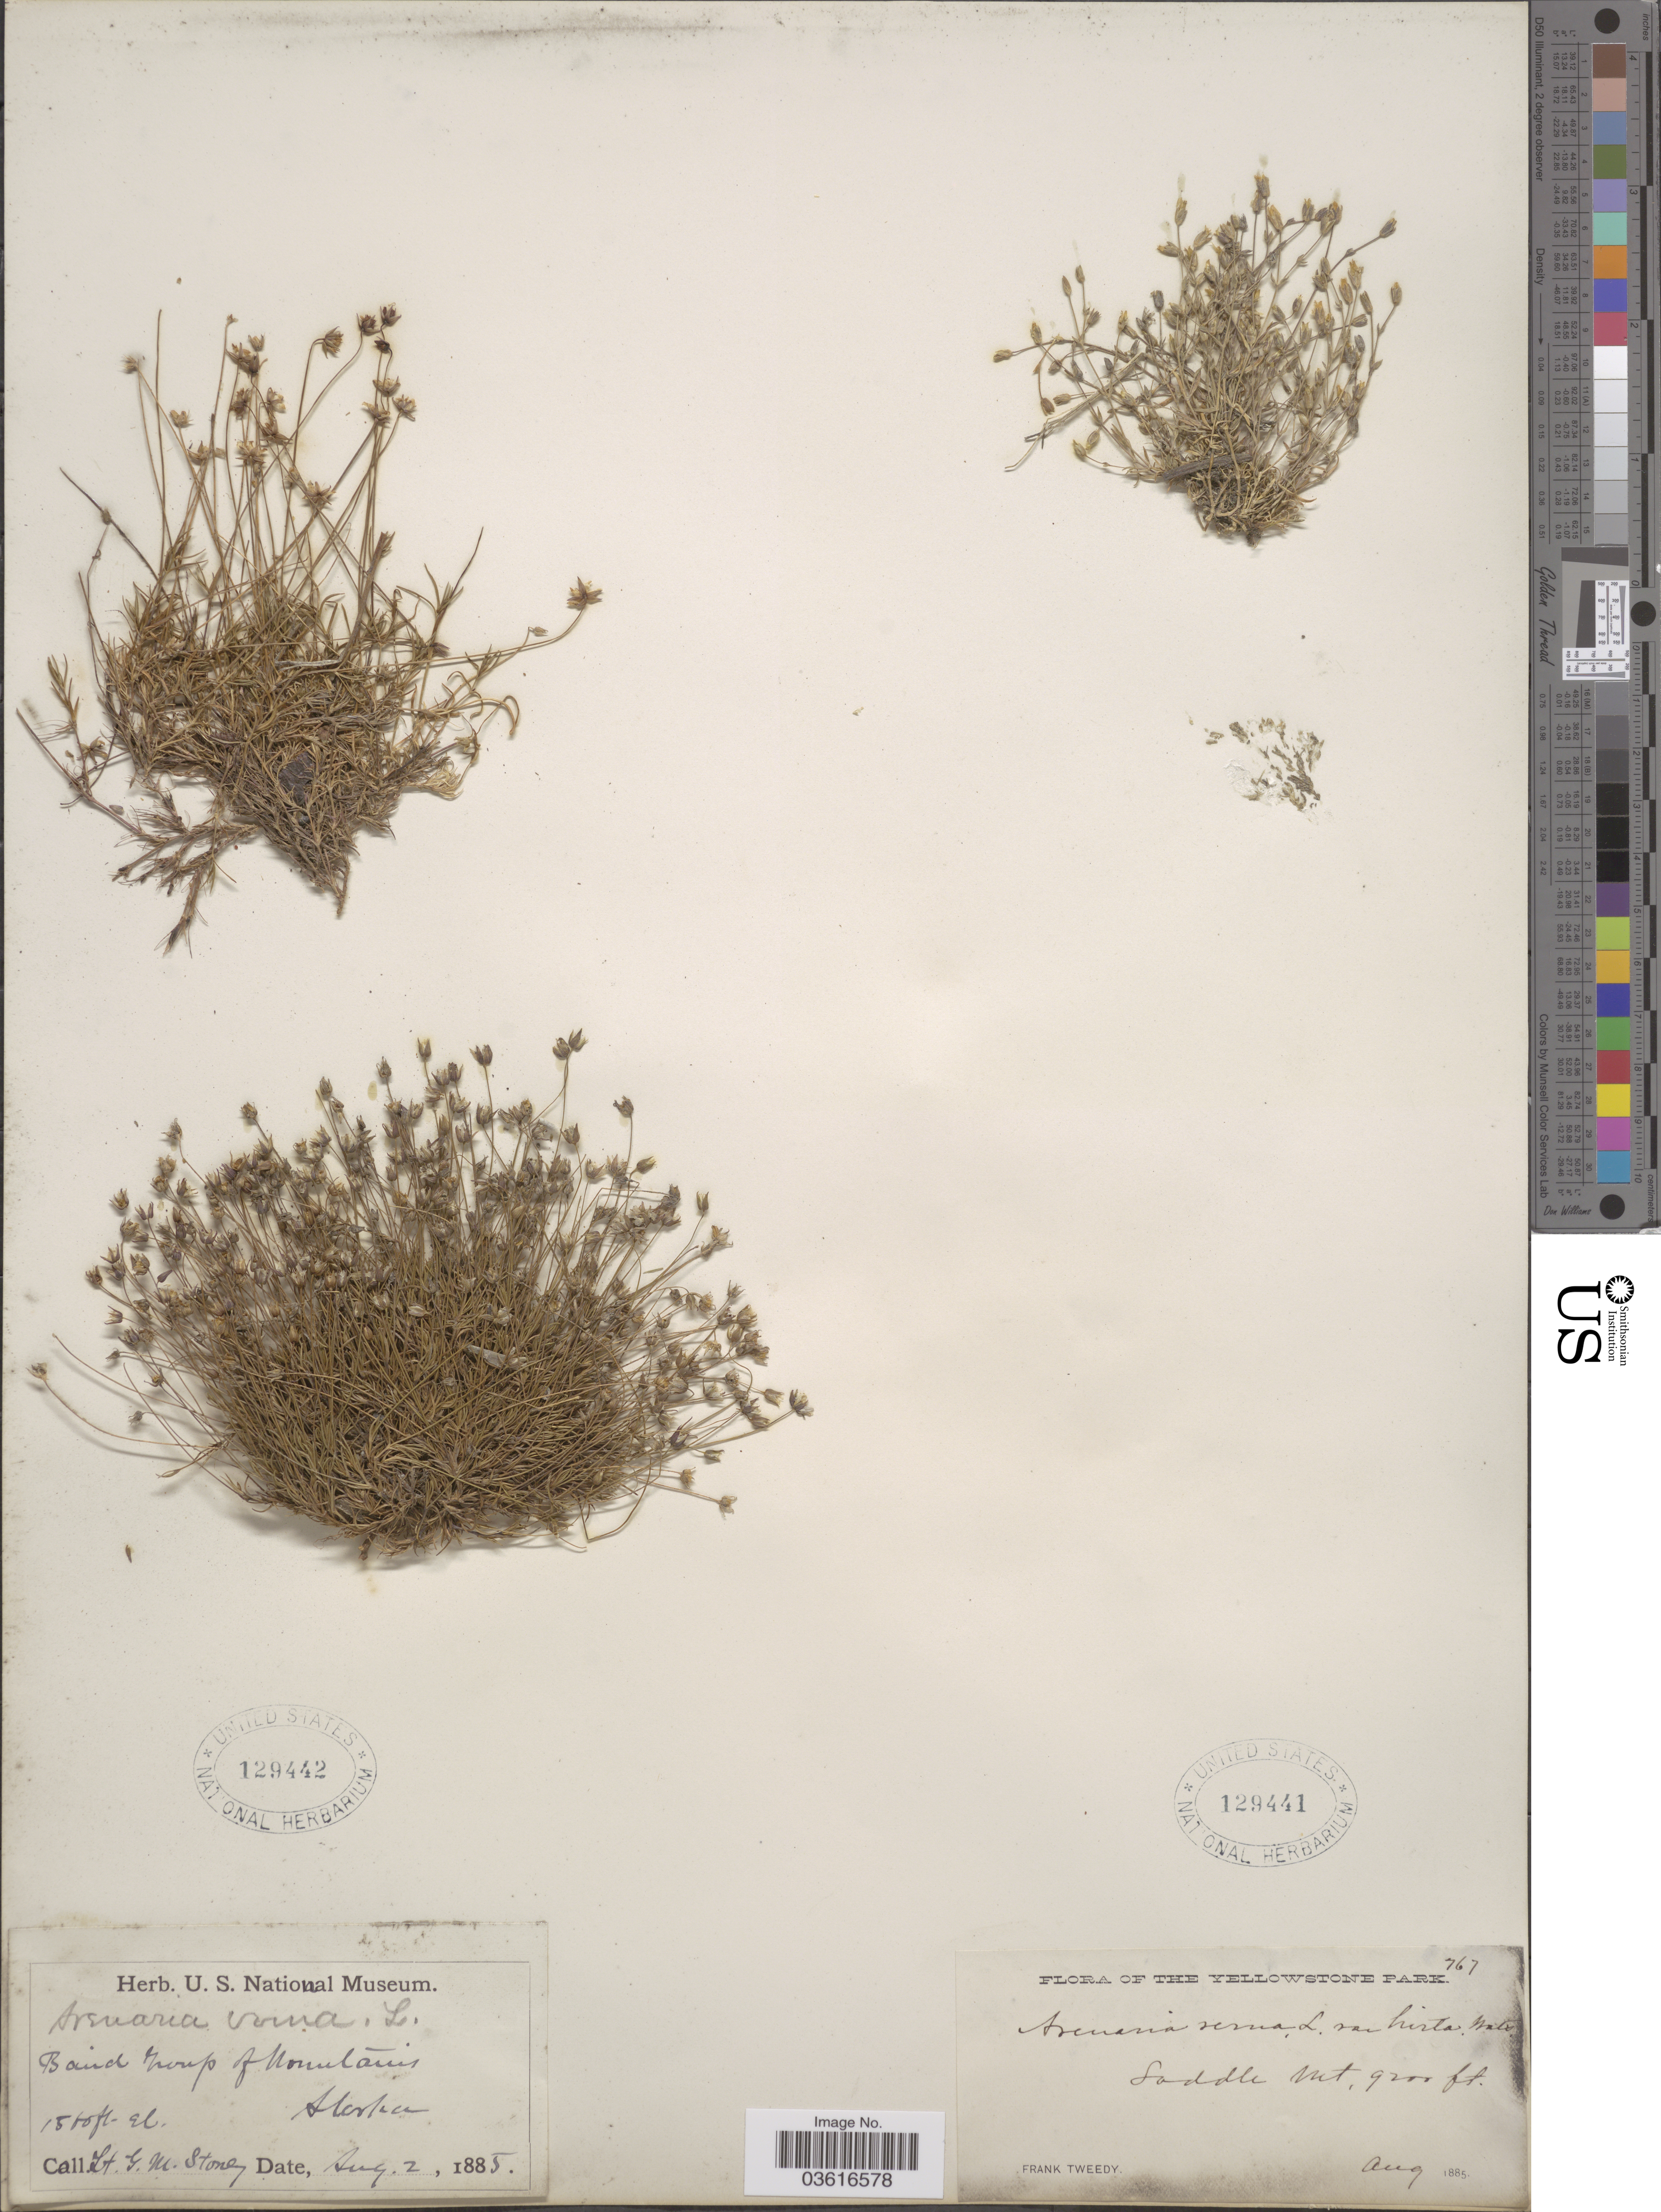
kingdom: Plantae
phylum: Tracheophyta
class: Magnoliopsida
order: Caryophyllales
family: Caryophyllaceae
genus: Minuartia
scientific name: Minuartia propinqua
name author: (Richardson) House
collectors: G. Stoney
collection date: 1885-08-02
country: United States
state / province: Alaska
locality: Baird Group of mountains.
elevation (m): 457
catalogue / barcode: US 129442-2